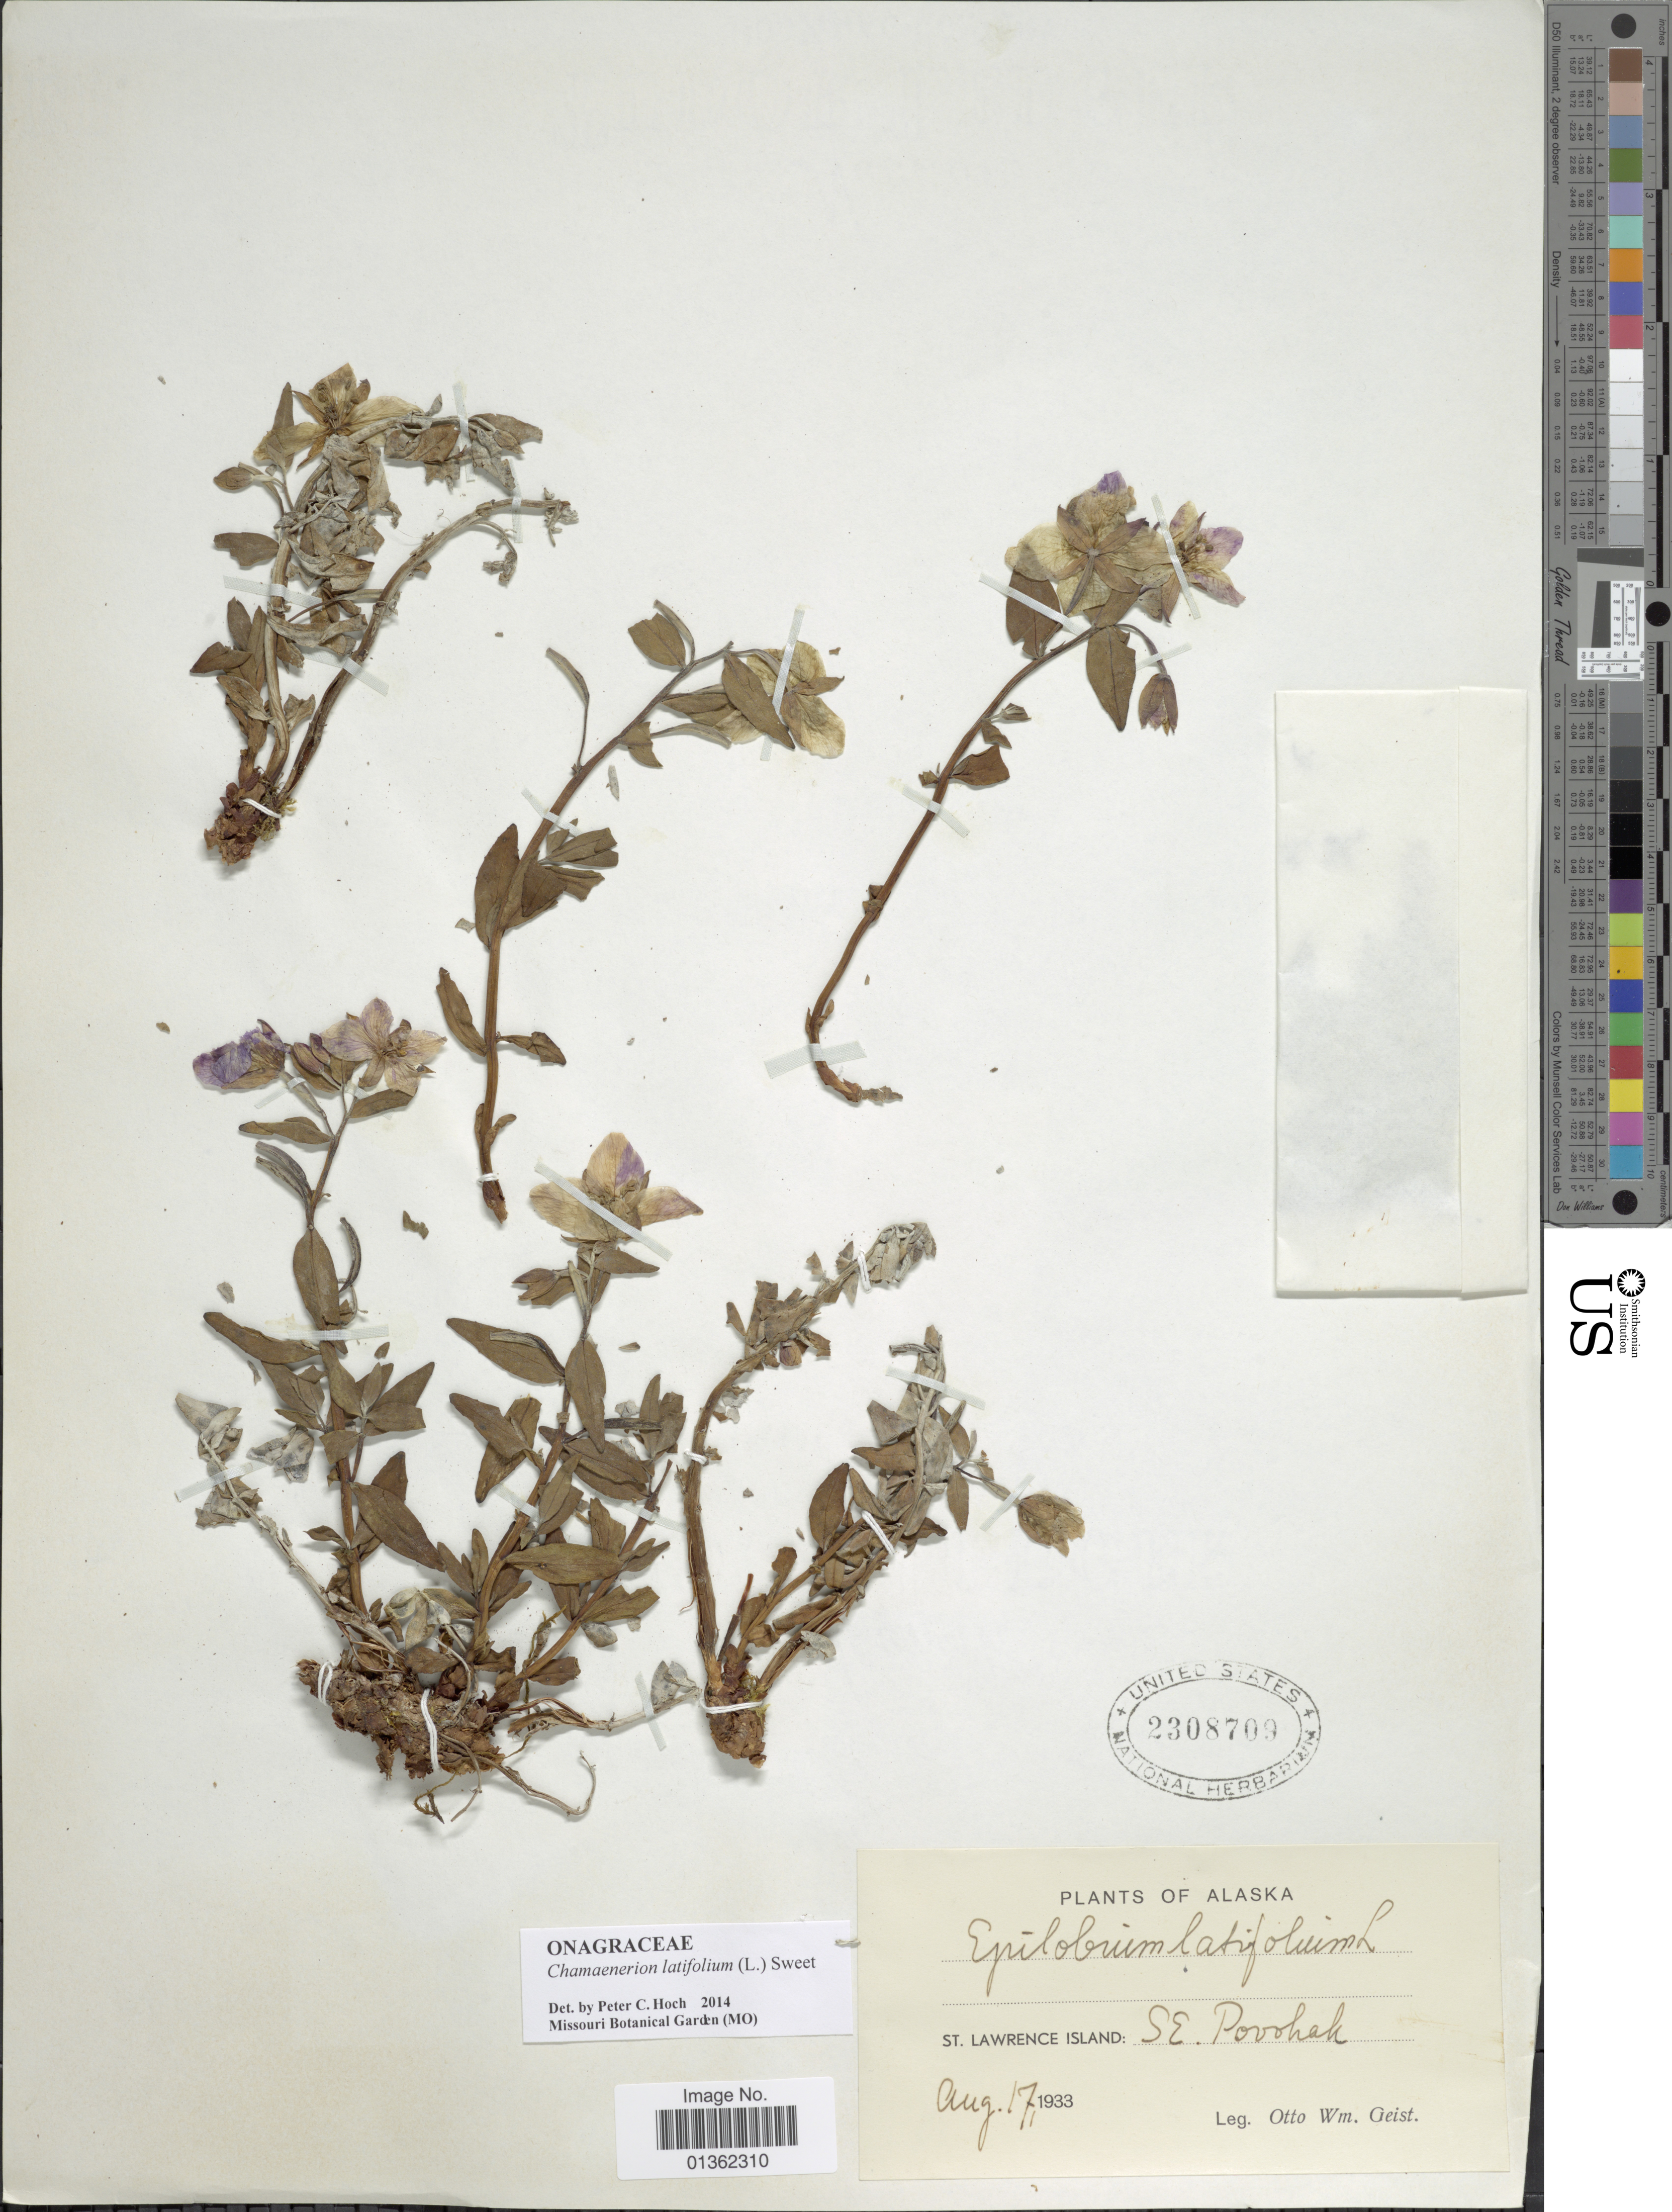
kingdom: Plantae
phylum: Tracheophyta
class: Magnoliopsida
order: Myrtales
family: Onagraceae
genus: Chamaenerion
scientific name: Chamaenerion latifolium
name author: (L.) Th. Fr. & Lange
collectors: O. Geist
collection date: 1933-08-17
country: United States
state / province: Alaska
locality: St. Lawrence Island: SE. Povohak.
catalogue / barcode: US 2308709